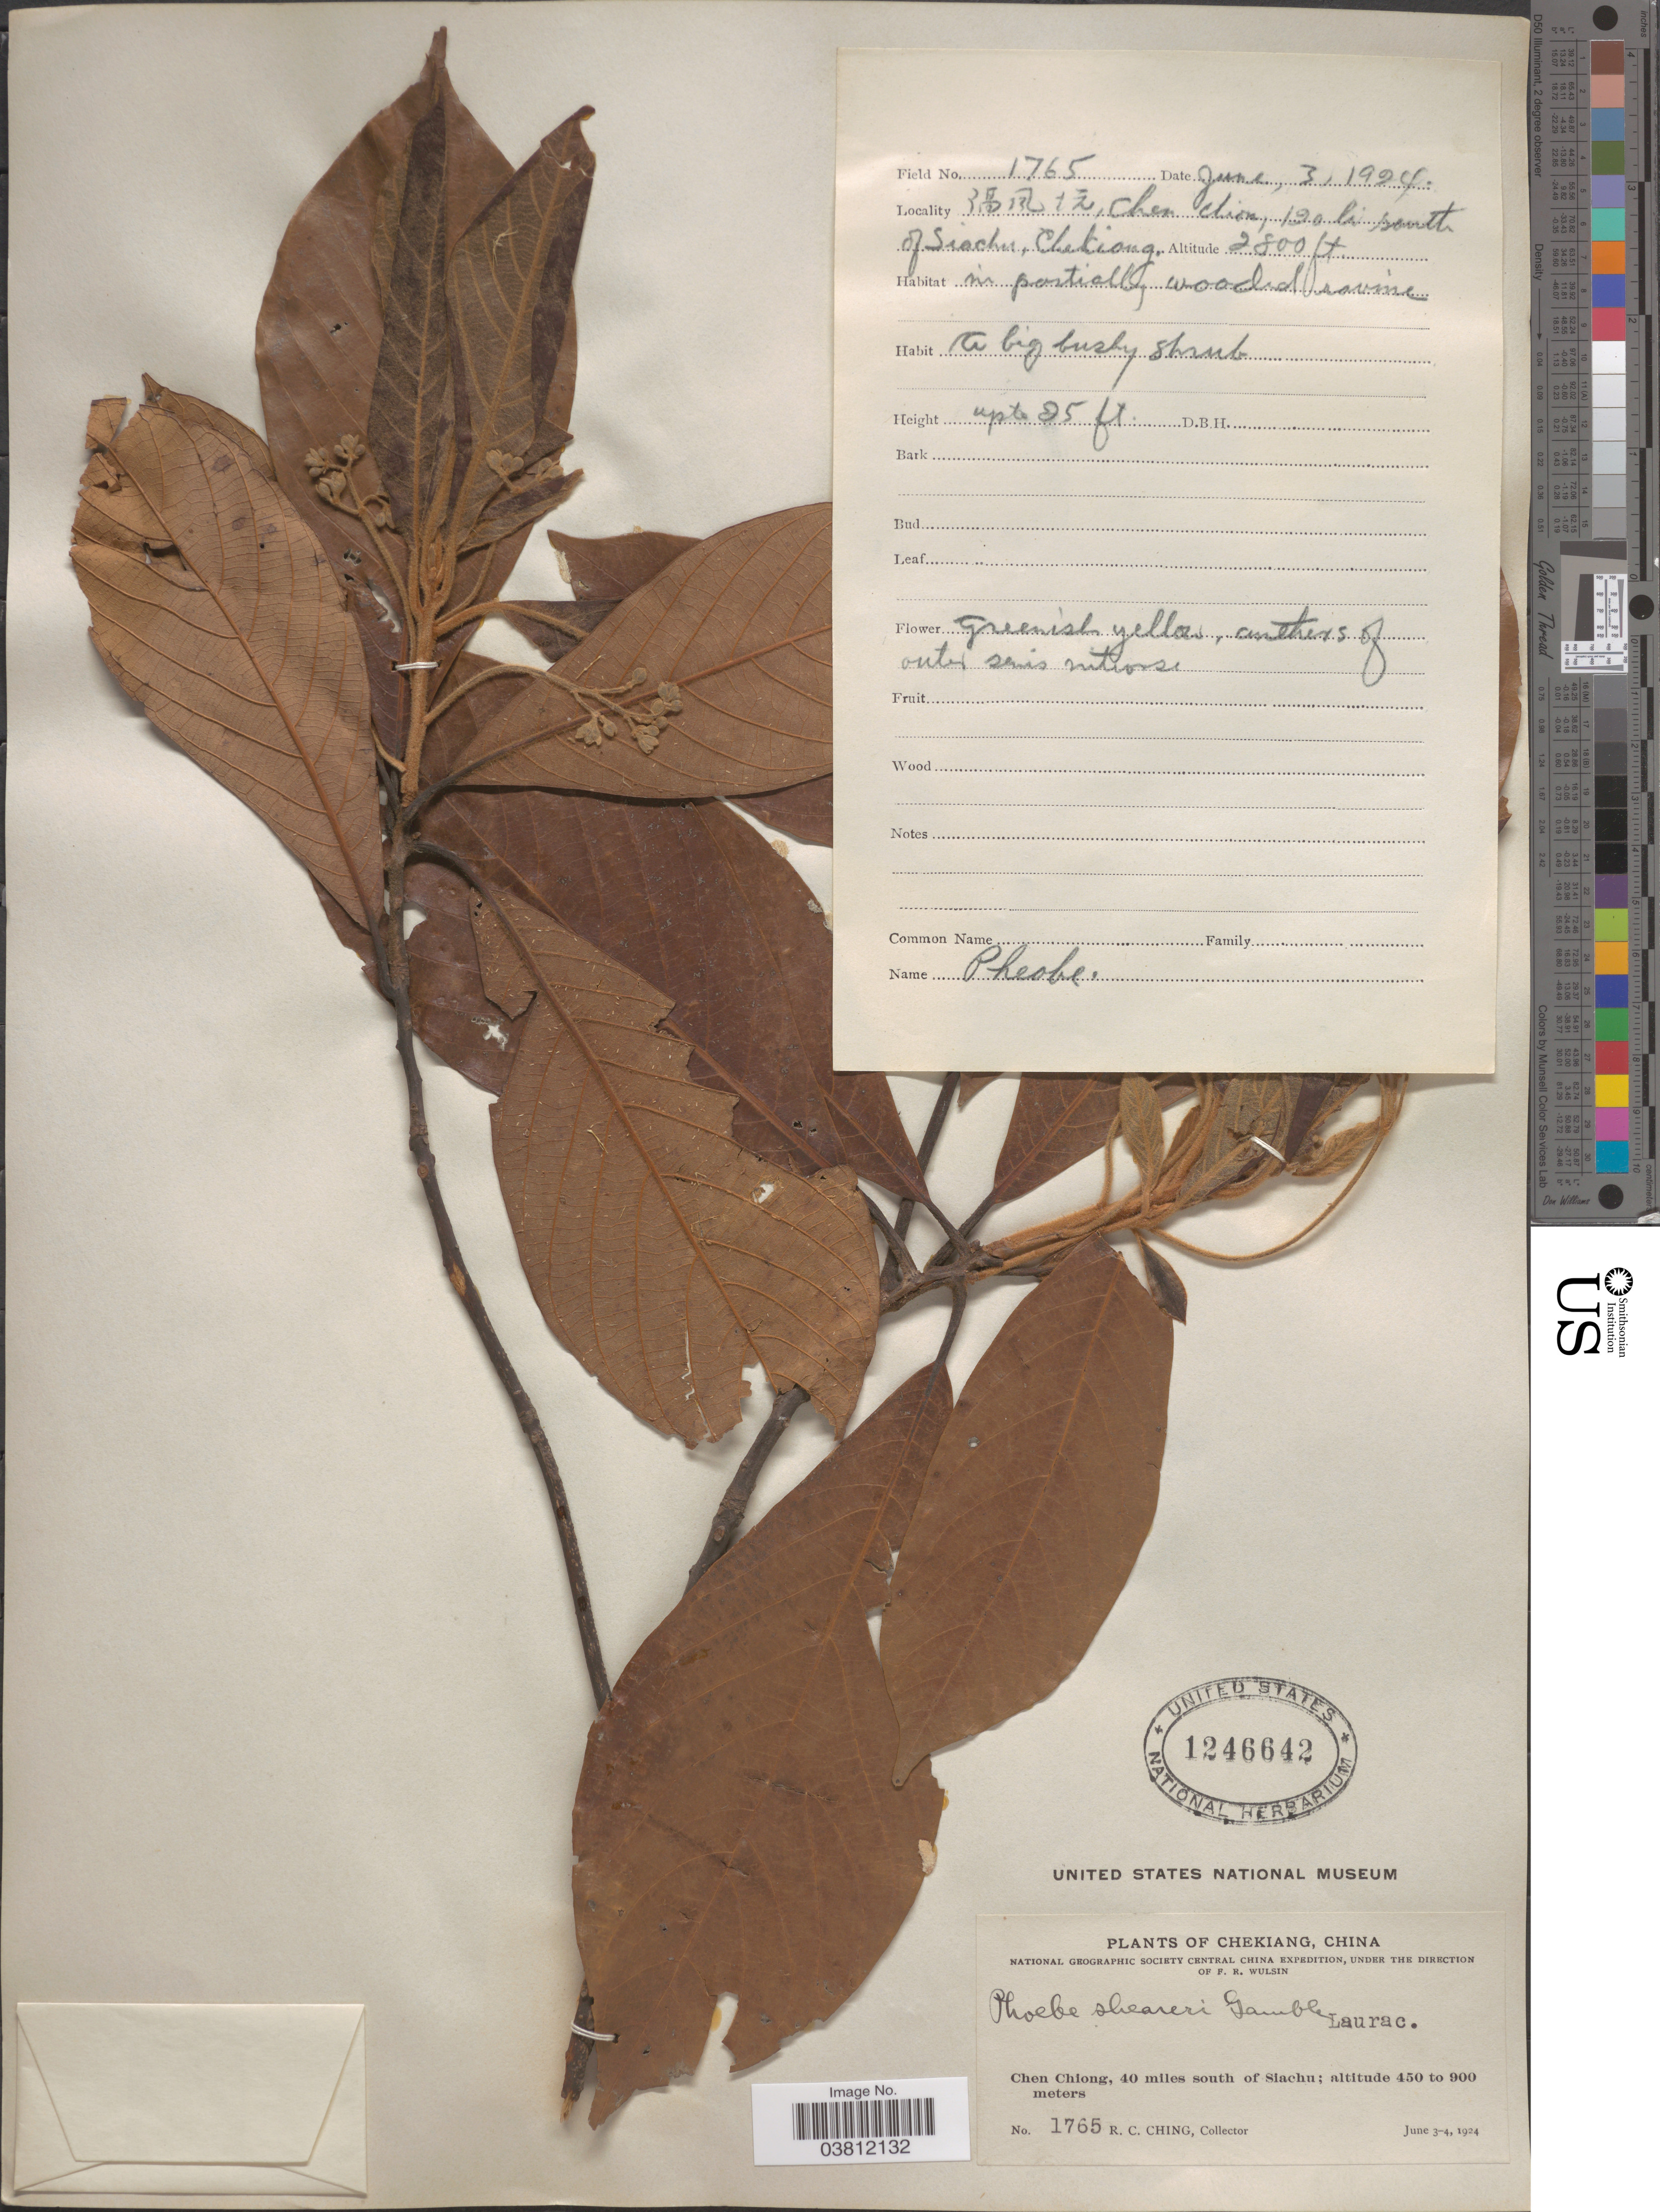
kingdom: Plantae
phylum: Tracheophyta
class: Magnoliopsida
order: Laurales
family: Lauraceae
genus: Phoebe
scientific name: Phoebe sheareri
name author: (Hemsl.) Gamble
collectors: R. C. Ching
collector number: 1765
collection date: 1924-06-03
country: China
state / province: Zhejiang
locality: Chekiang. Chen Chiong, 40 miles south of Siachu. X, Chen chion, 120 li south of Siachu.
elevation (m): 853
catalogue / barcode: US 1246642